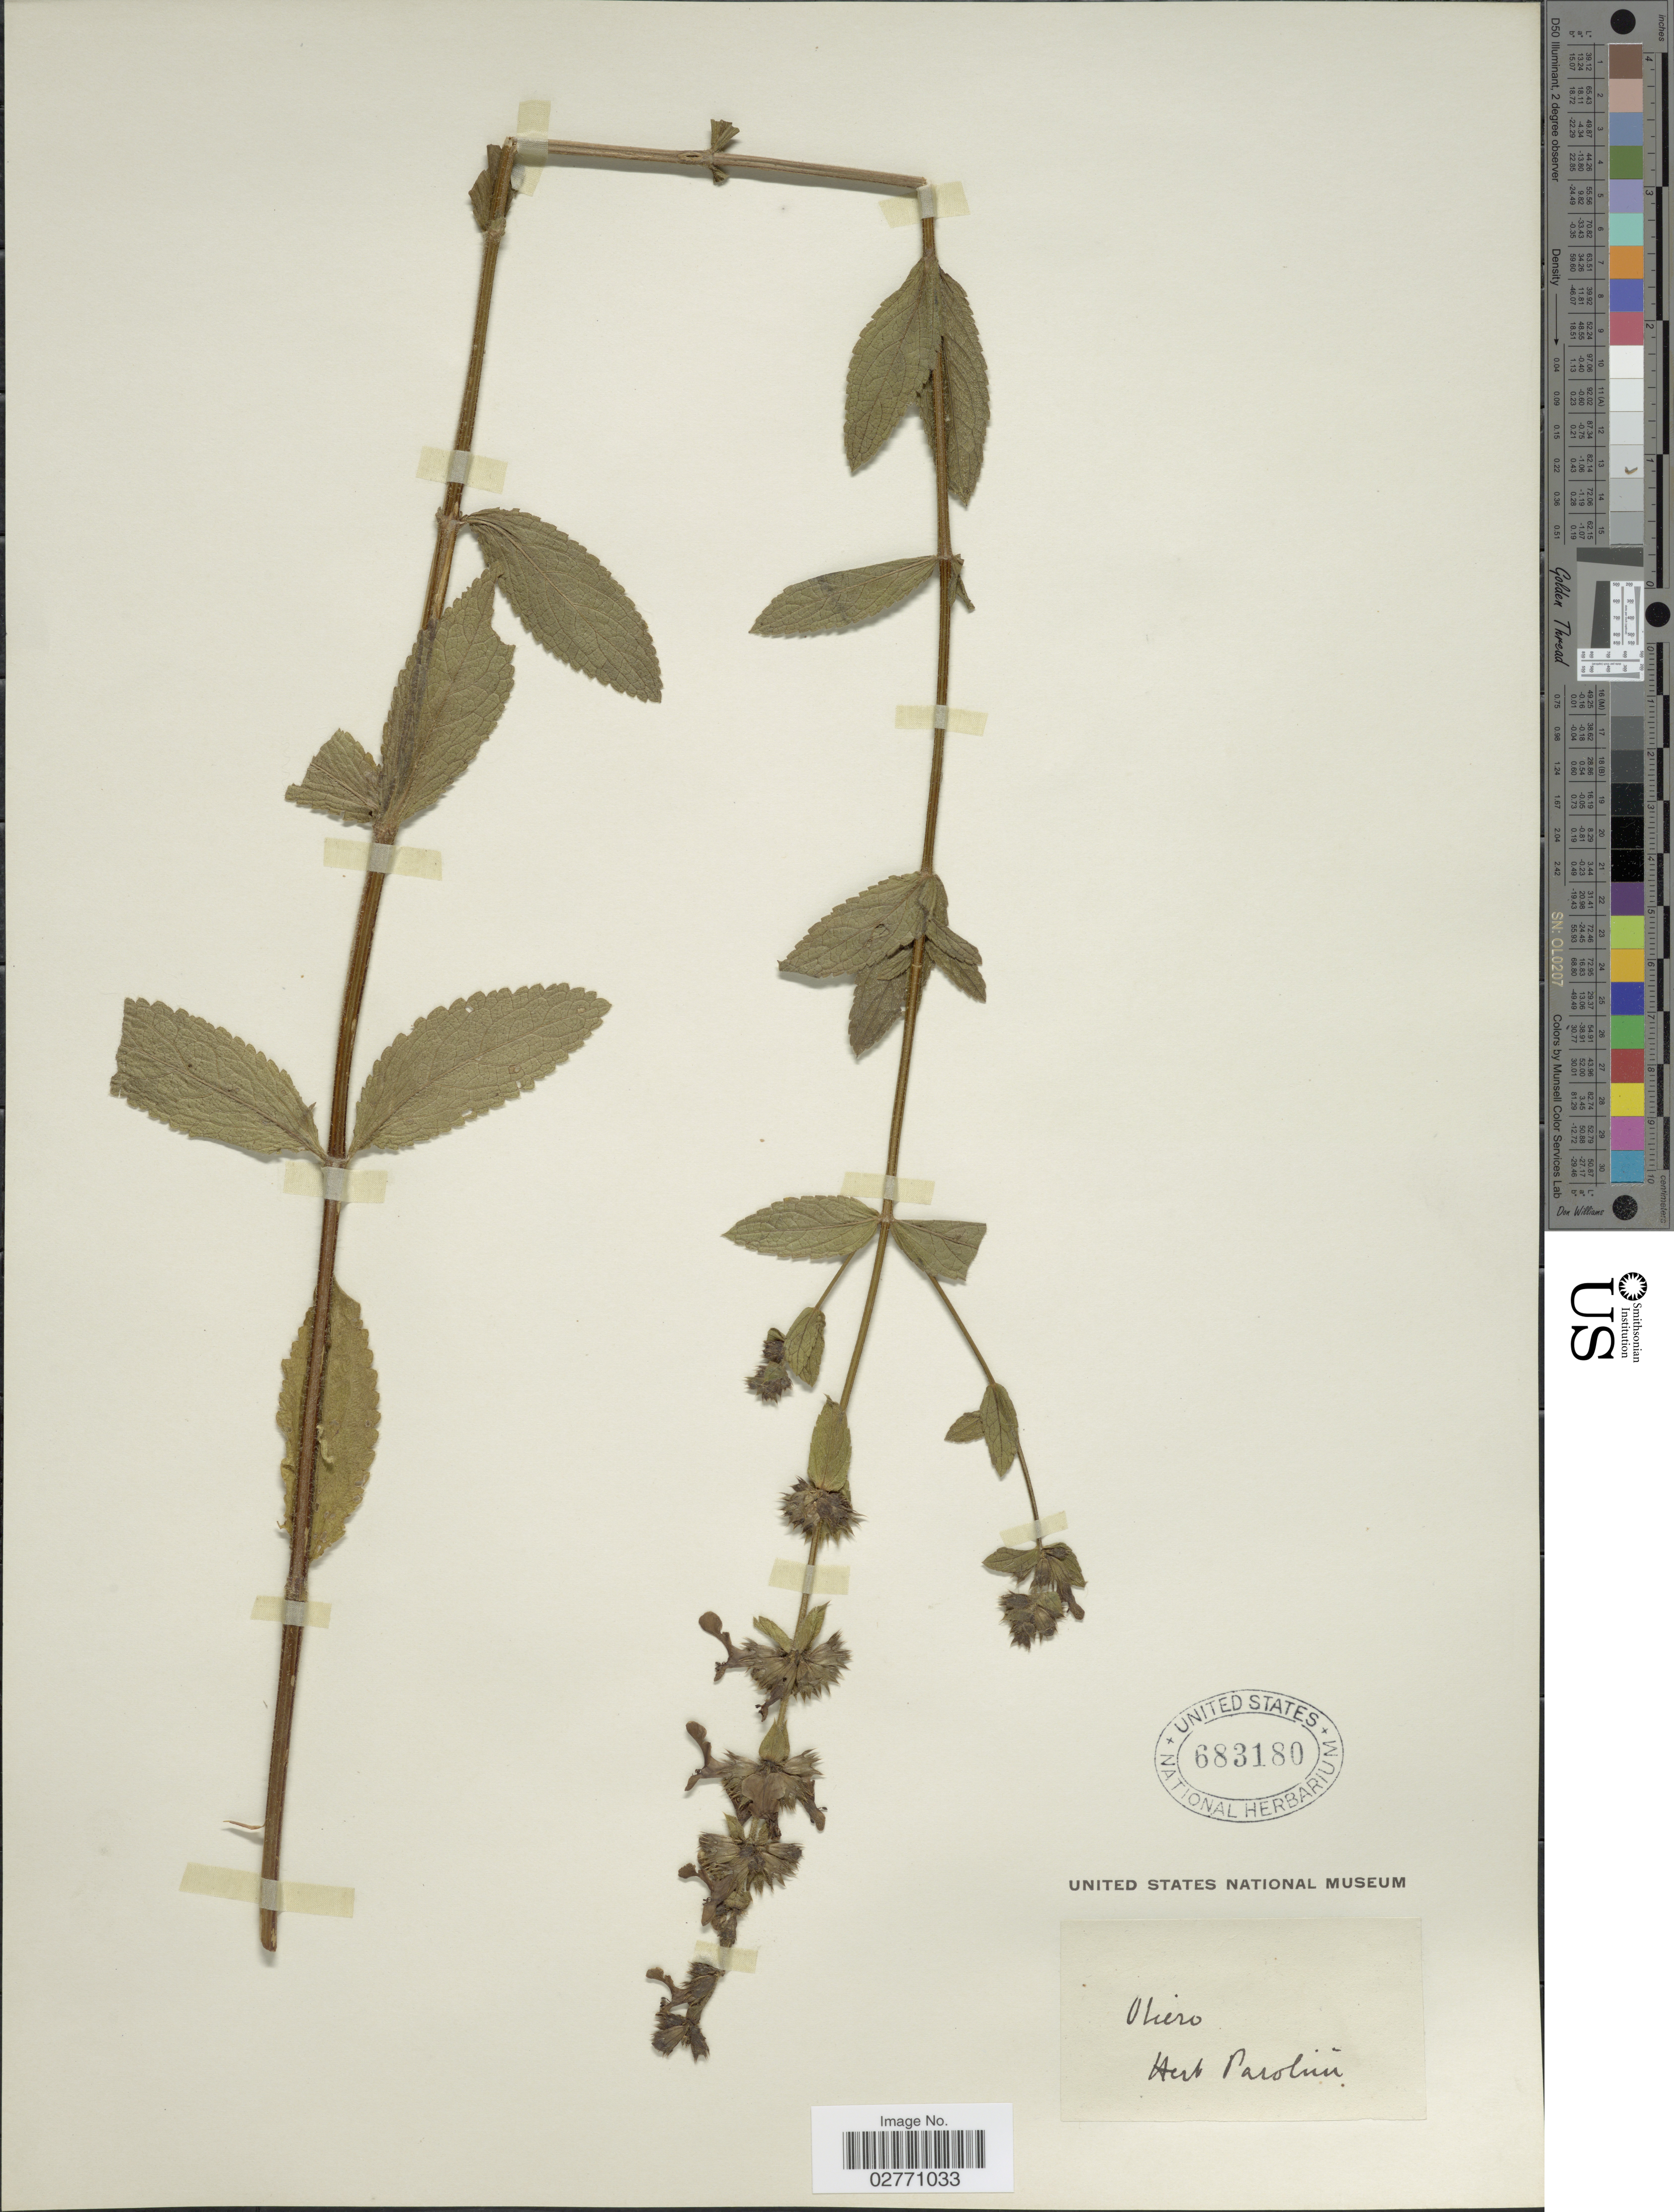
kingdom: Plantae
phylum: Tracheophyta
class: Magnoliopsida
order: Lamiales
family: Lamiaceae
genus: Sideritis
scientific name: Sideritis sp.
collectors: Ex herb. Parolini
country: Italy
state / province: Veneto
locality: Oliero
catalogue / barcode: US 683180